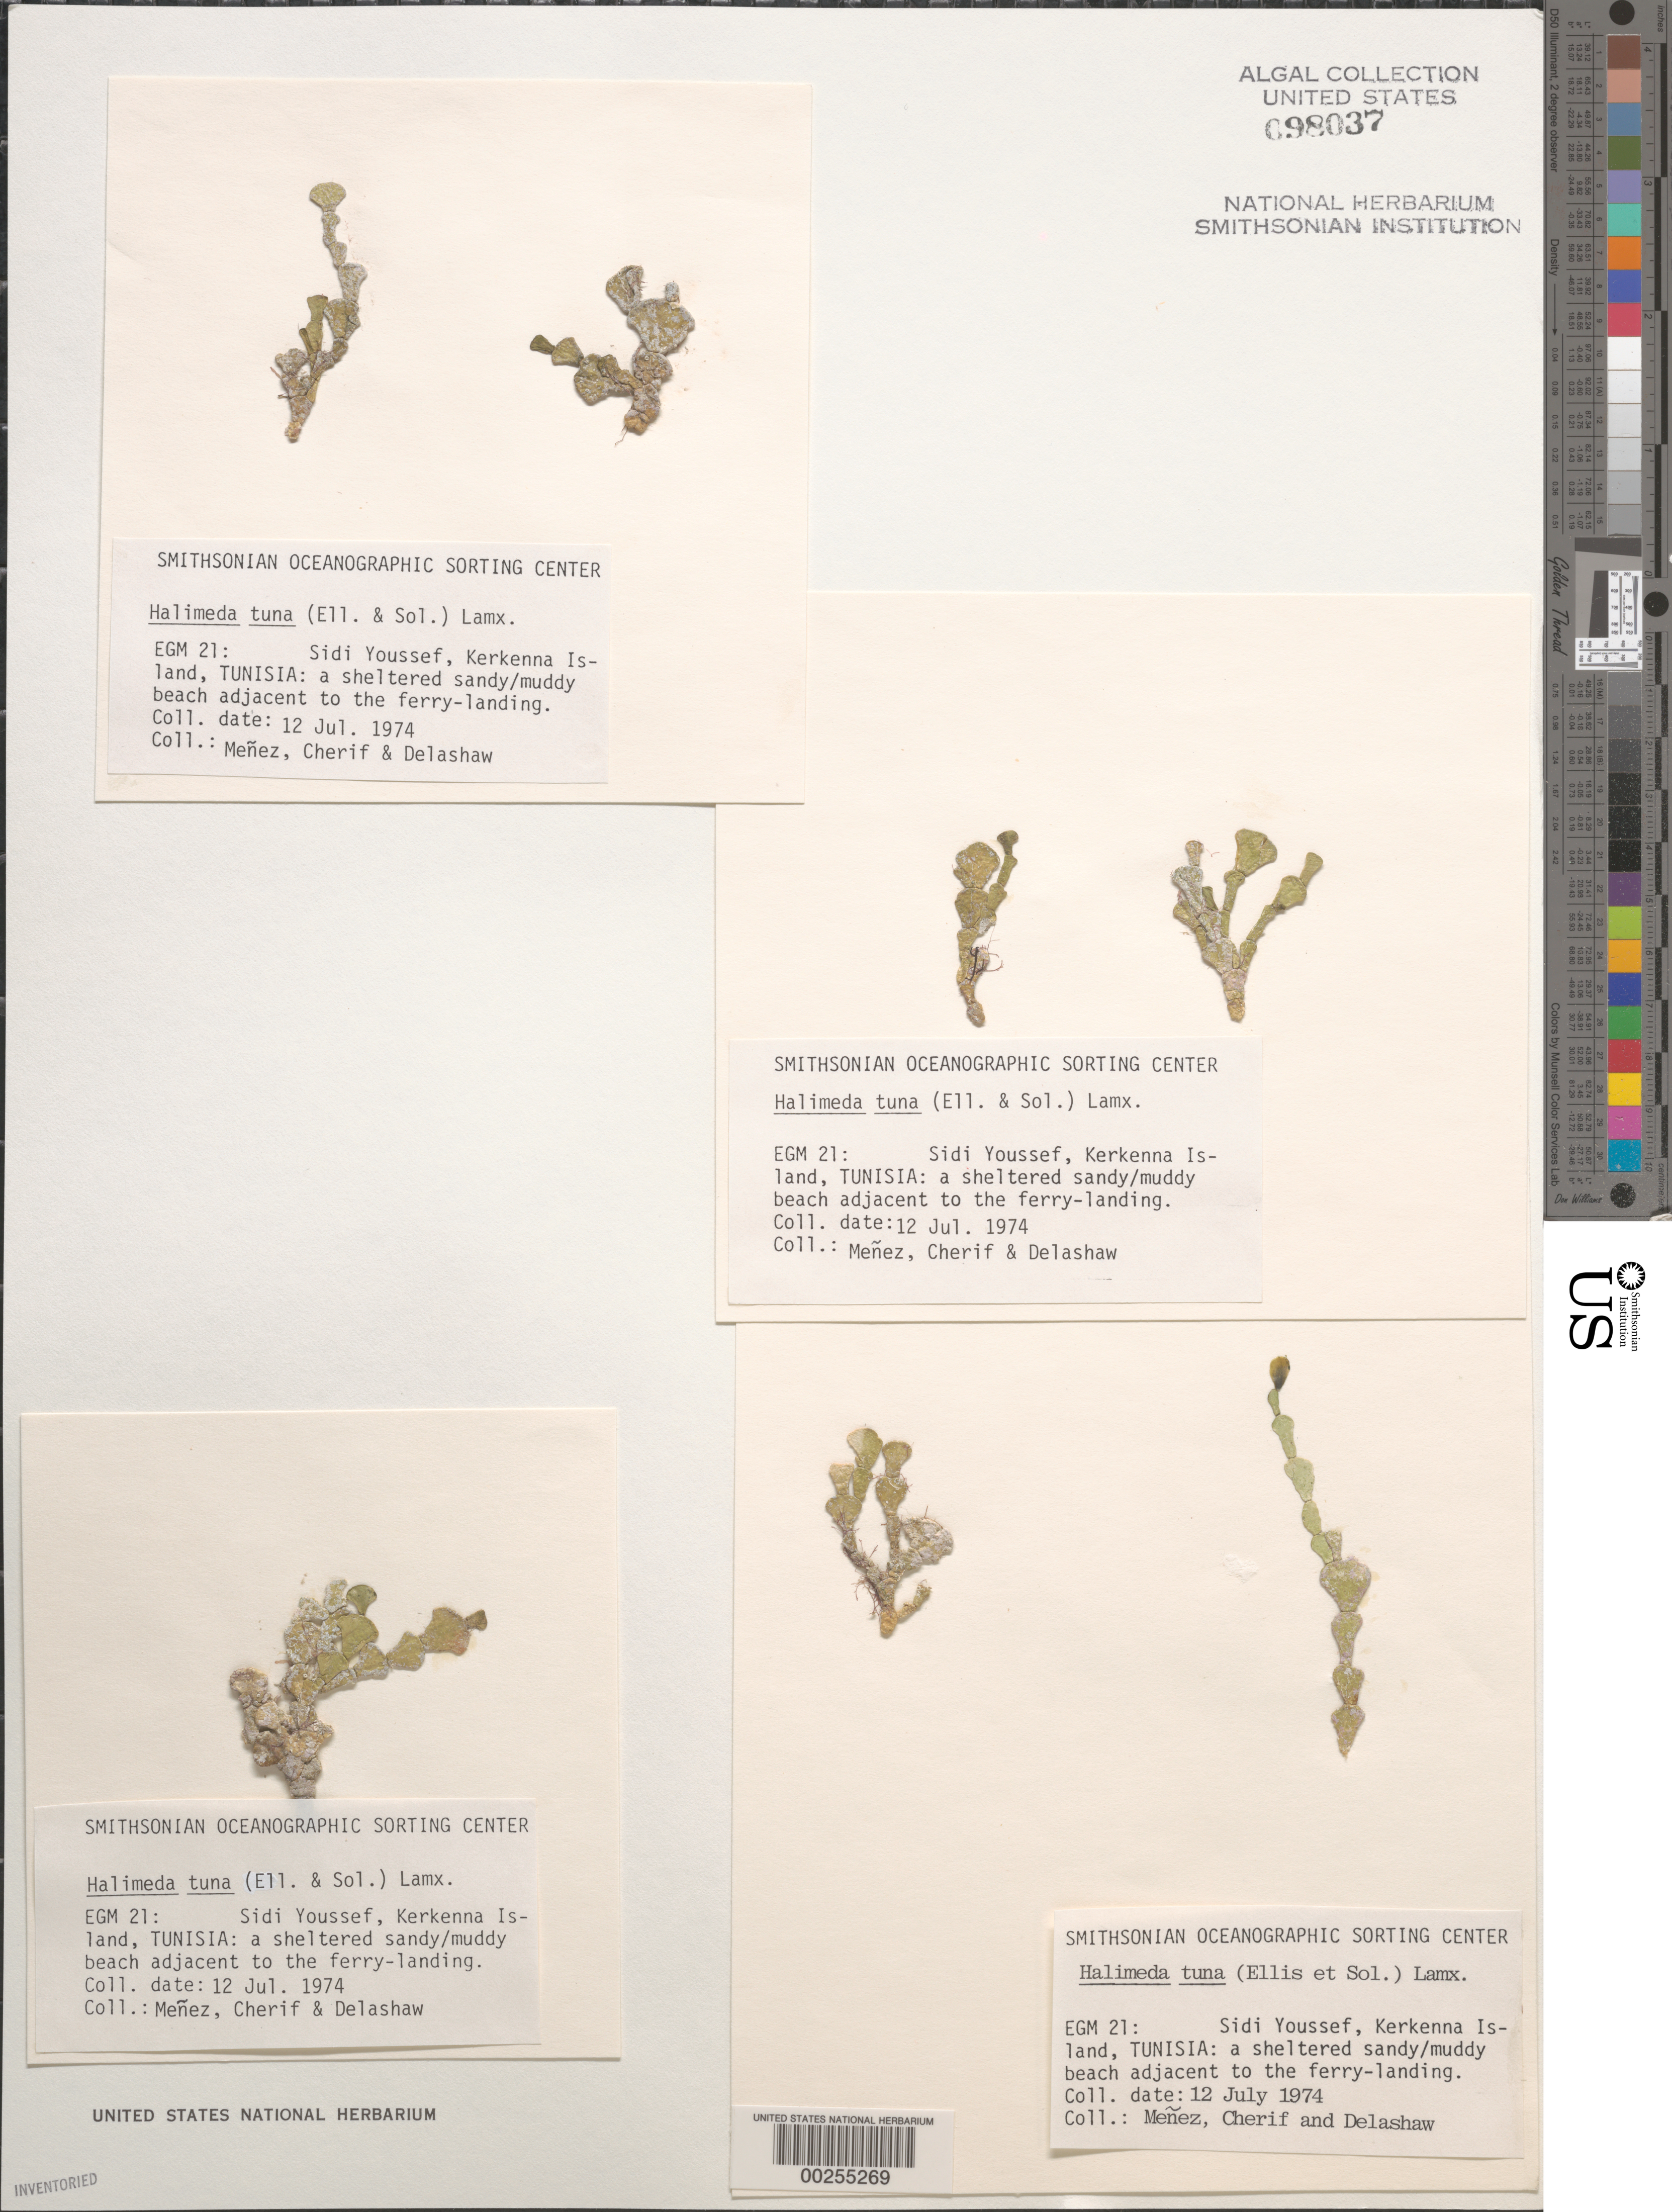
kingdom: Plantae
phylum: Chlorophyta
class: Ulvophyceae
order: Bryopsidales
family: Halimedaceae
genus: Halimeda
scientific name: Halimeda tuna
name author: (J. Ellis & Sol.) J.V.Lamouroux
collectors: Meñez, -. Cherif & -. Delashaw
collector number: EGM 21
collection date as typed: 12 Jul 1974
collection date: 1974-07-12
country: Tunisia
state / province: Sfax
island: Kerkenna Island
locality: Sidi Youssef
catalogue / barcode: US 98037